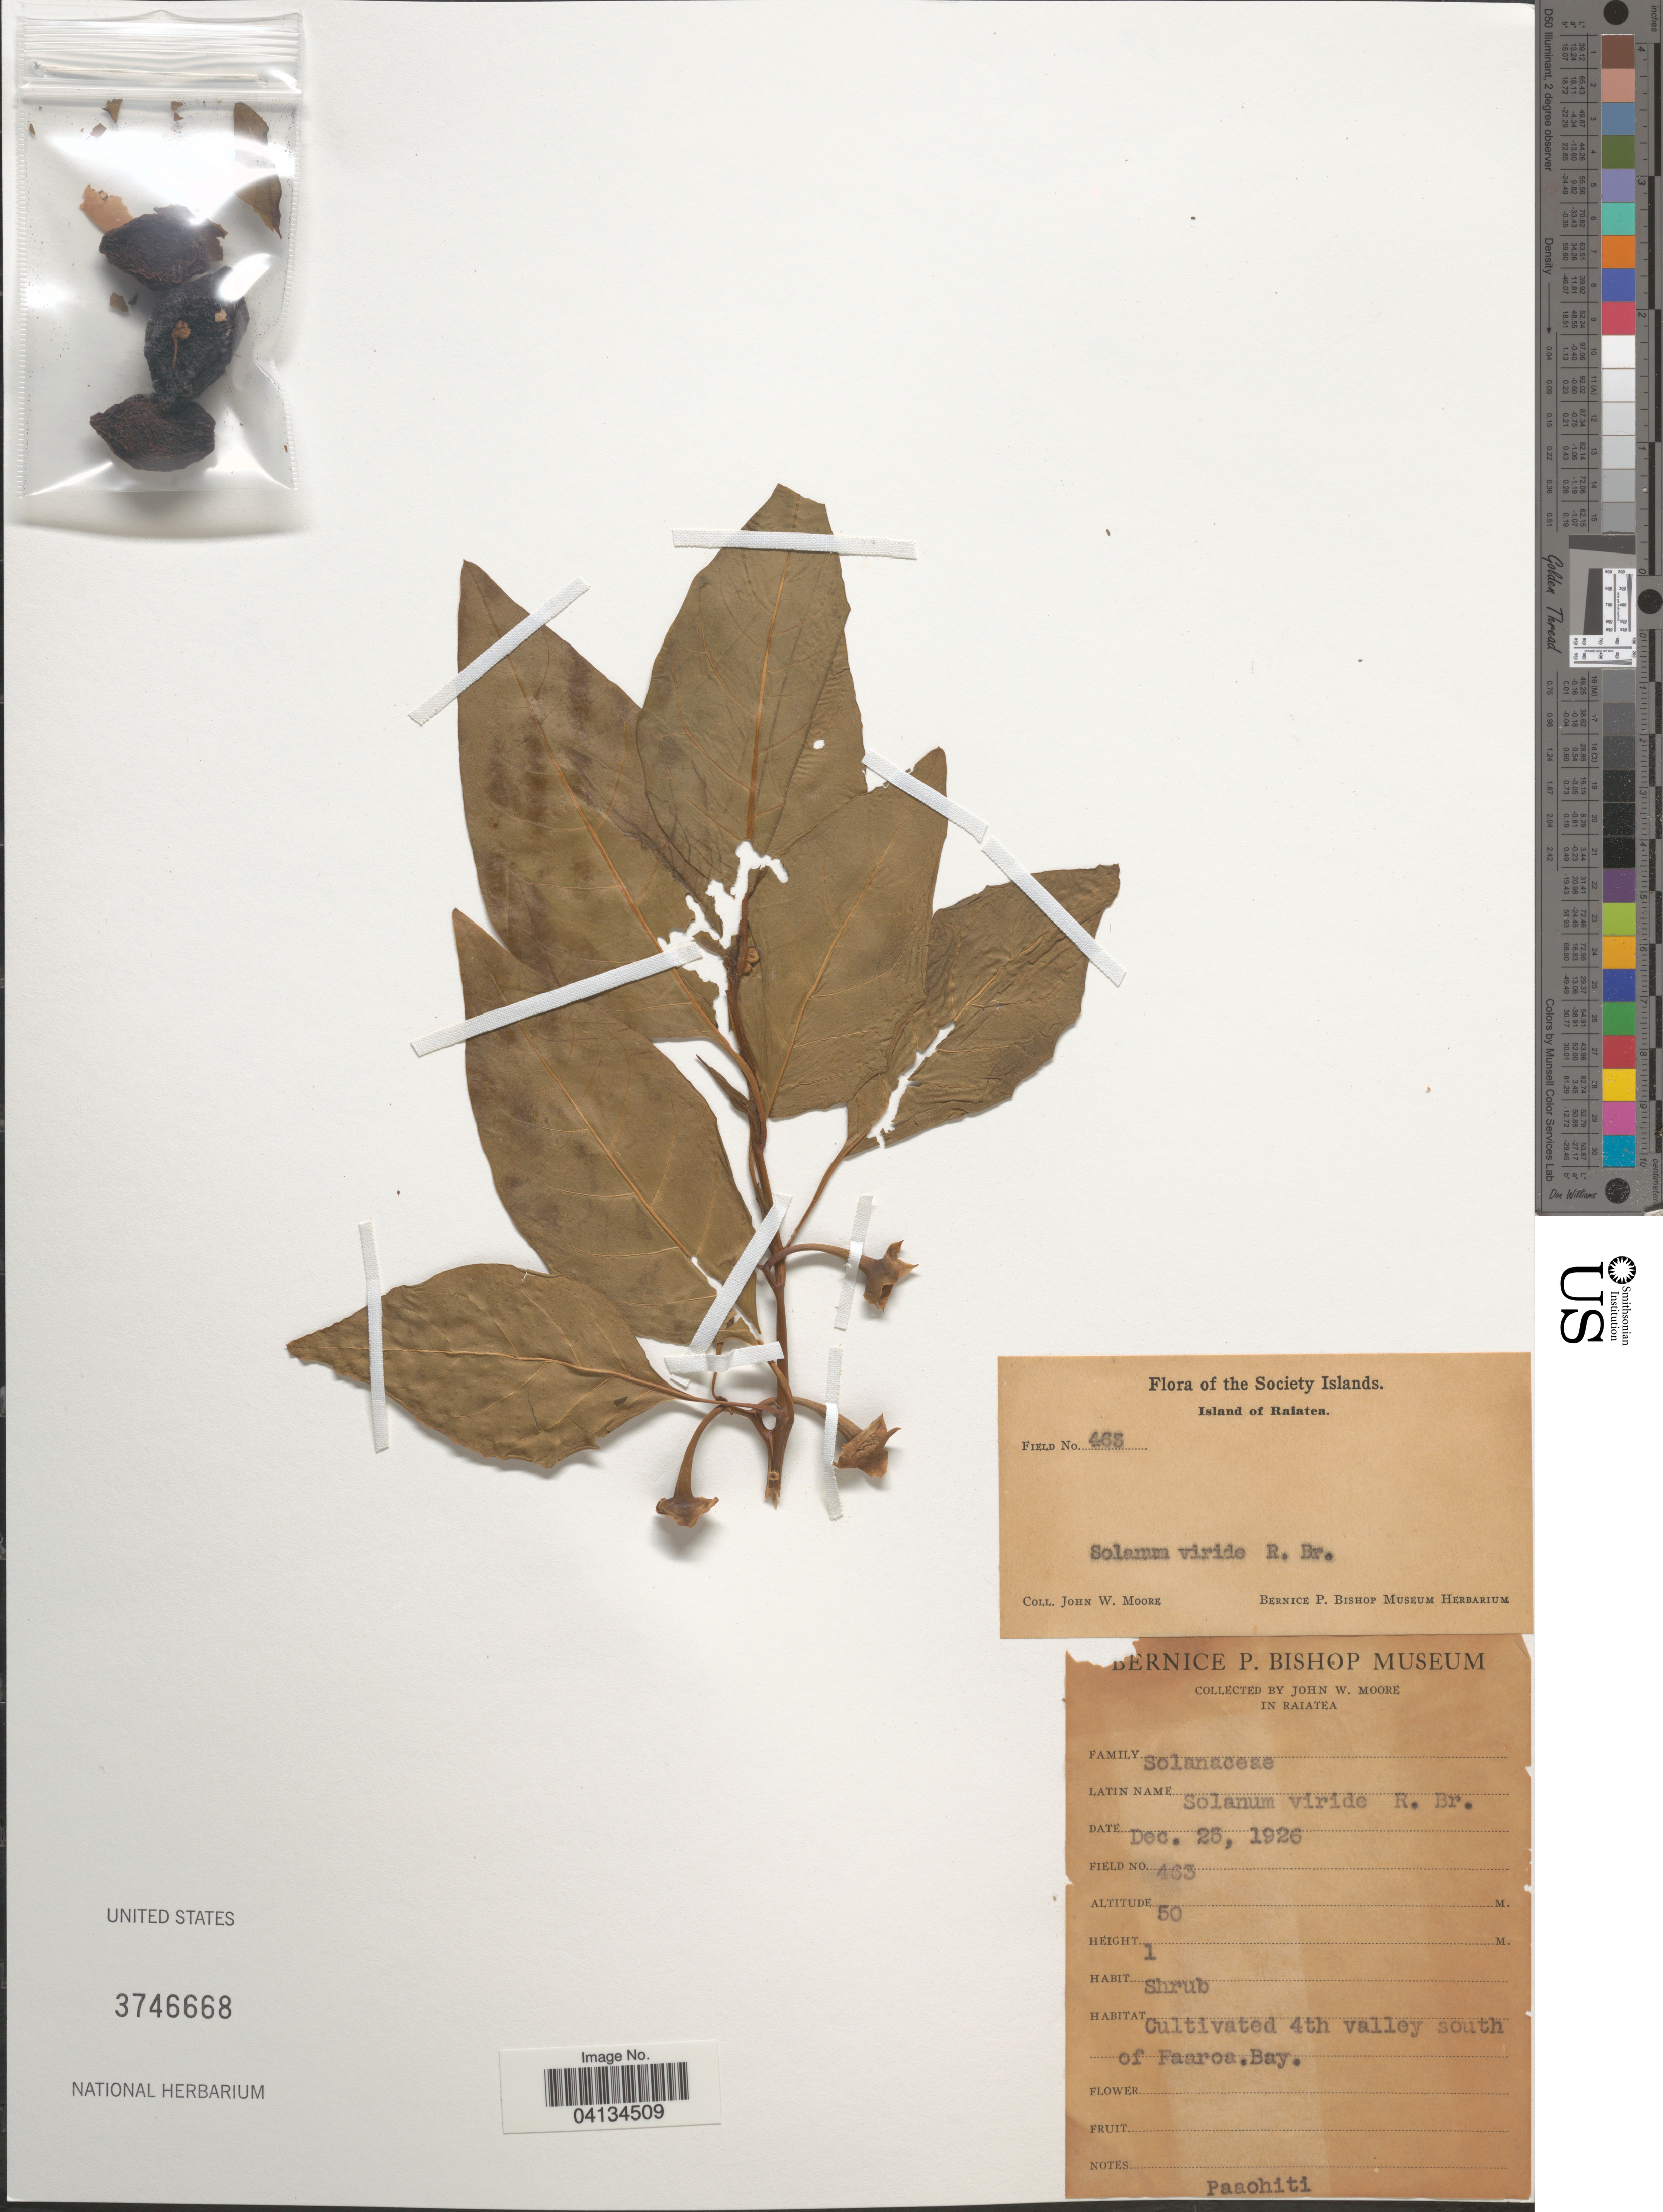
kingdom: Plantae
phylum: Tracheophyta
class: Magnoliopsida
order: Solanales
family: Solanaceae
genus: Solanum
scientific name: Solanum viride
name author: R. Br.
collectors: J. Moore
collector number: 465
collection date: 1926-12-28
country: French Polynesia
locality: The Society Islands. Island of Raiatea. Cultivated 4th valley south of Faaroa Bay. Paaohiti.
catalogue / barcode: US 3746668